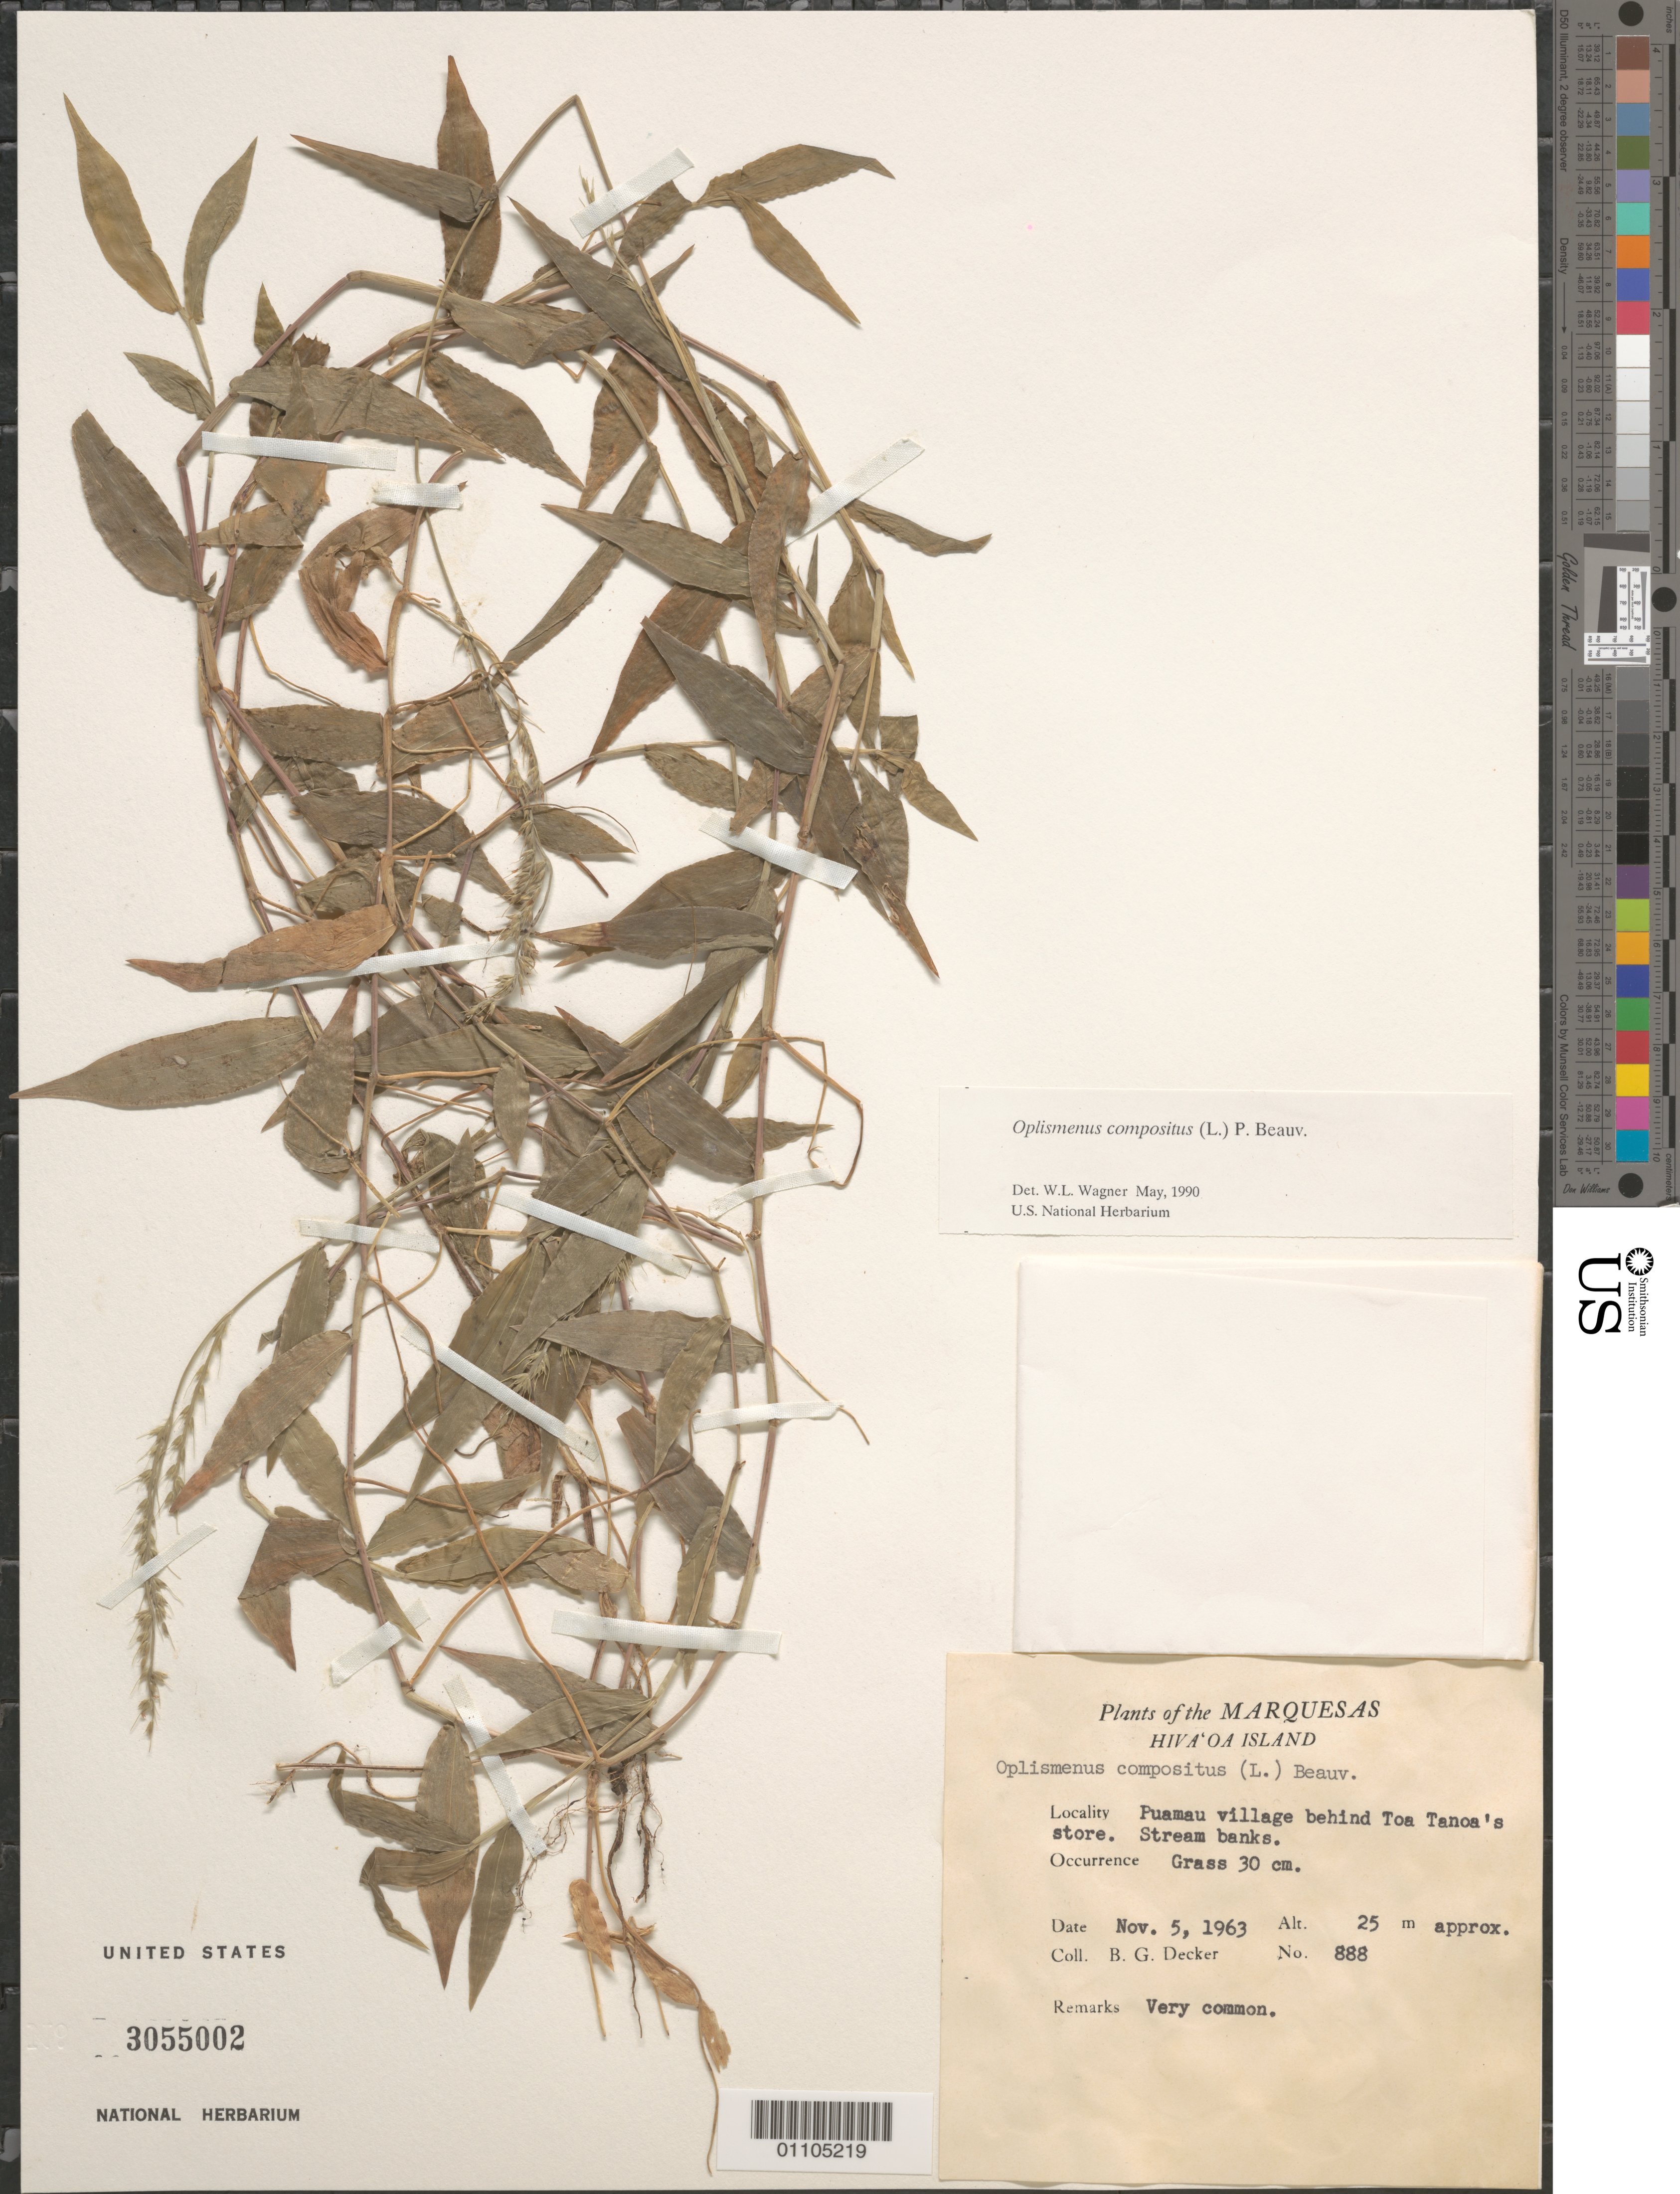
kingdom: Plantae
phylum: Tracheophyta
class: Liliopsida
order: Poales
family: Poaceae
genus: Oplismenus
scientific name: Oplismenus compositus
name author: (L.) P. Beauv.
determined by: Wagner, W. L., (BOT), Smithsonian Institution - National Museum of Natural History (UNITED STATES)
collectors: B. G. Decker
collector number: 888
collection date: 1963-11-05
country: French Polynesia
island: Hiva Oa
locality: Puamau village behind Toa Tanoa's store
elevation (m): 25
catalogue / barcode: US 3055002